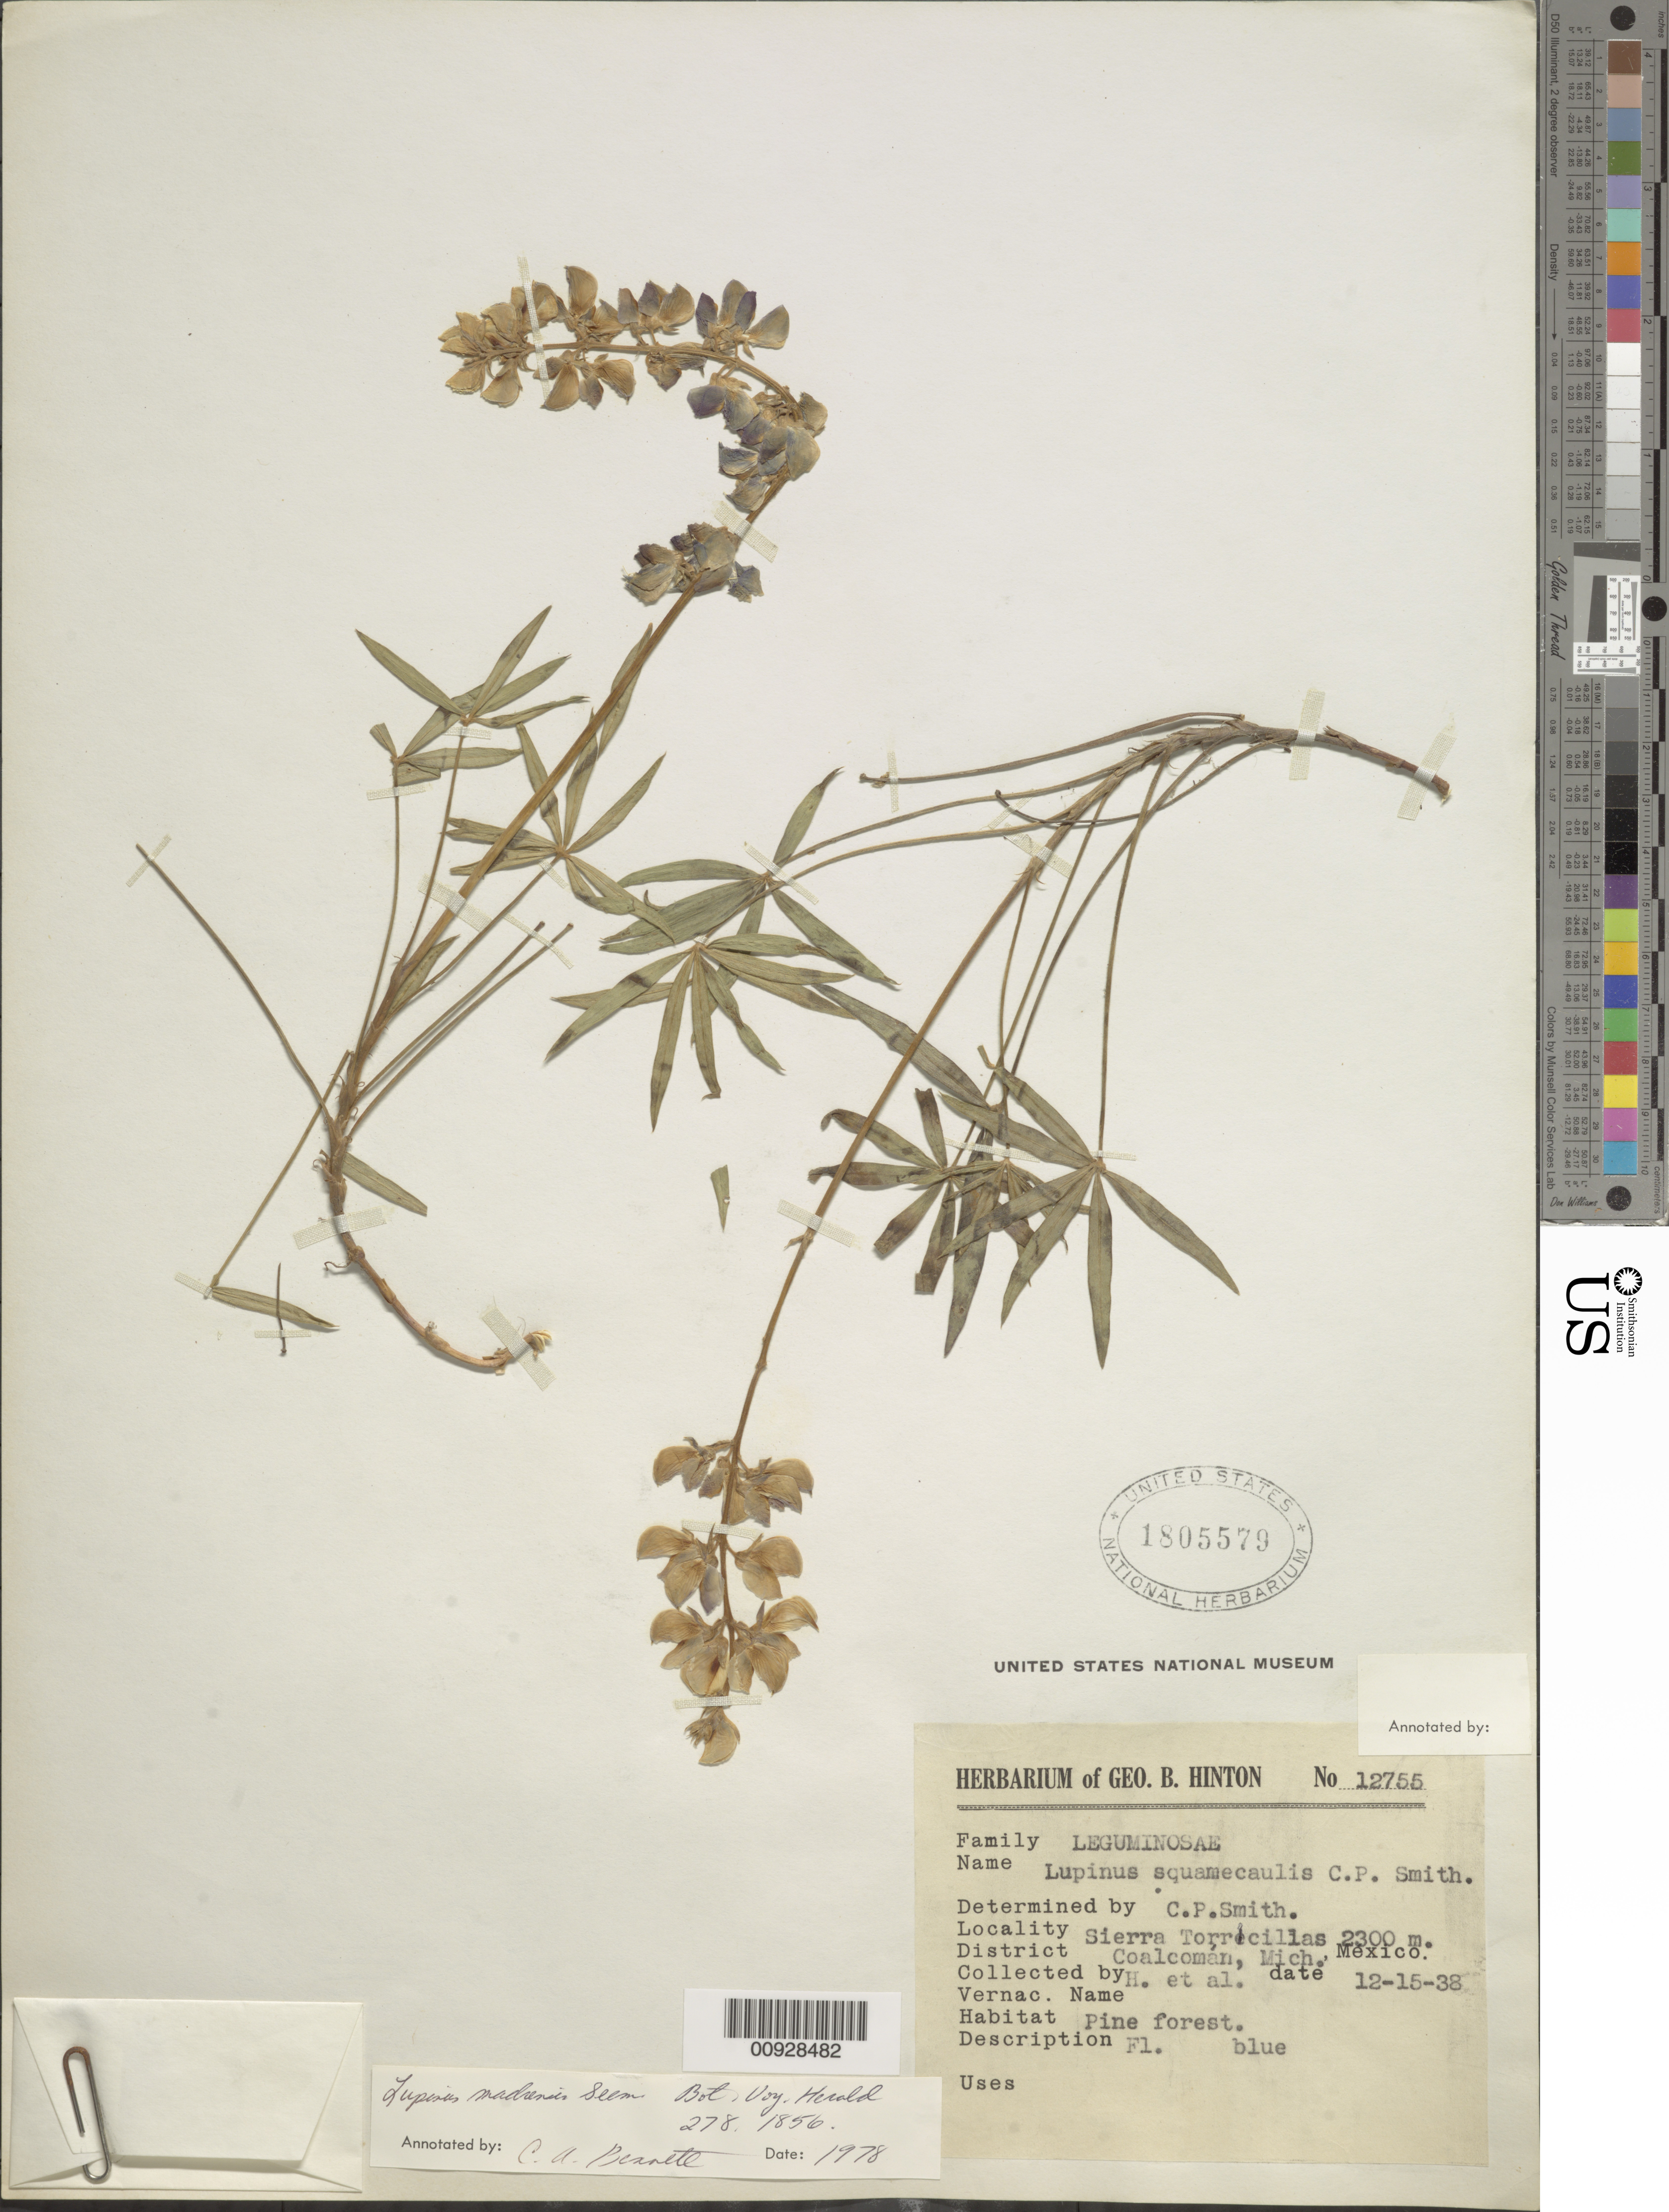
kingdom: Plantae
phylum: Tracheophyta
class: Magnoliopsida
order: Fabales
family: Fabaceae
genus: Lupinus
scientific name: Lupinus madrensis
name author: Seem.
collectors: G. B. Hinton & et al.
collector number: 12755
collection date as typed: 15 Dec 1938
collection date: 1938-12-15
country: Mexico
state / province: Michoacán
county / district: Coalcomán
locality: Sierra Torricillas, District Coalcomán, Michoacán.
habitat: Pine forest.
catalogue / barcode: US 1805579